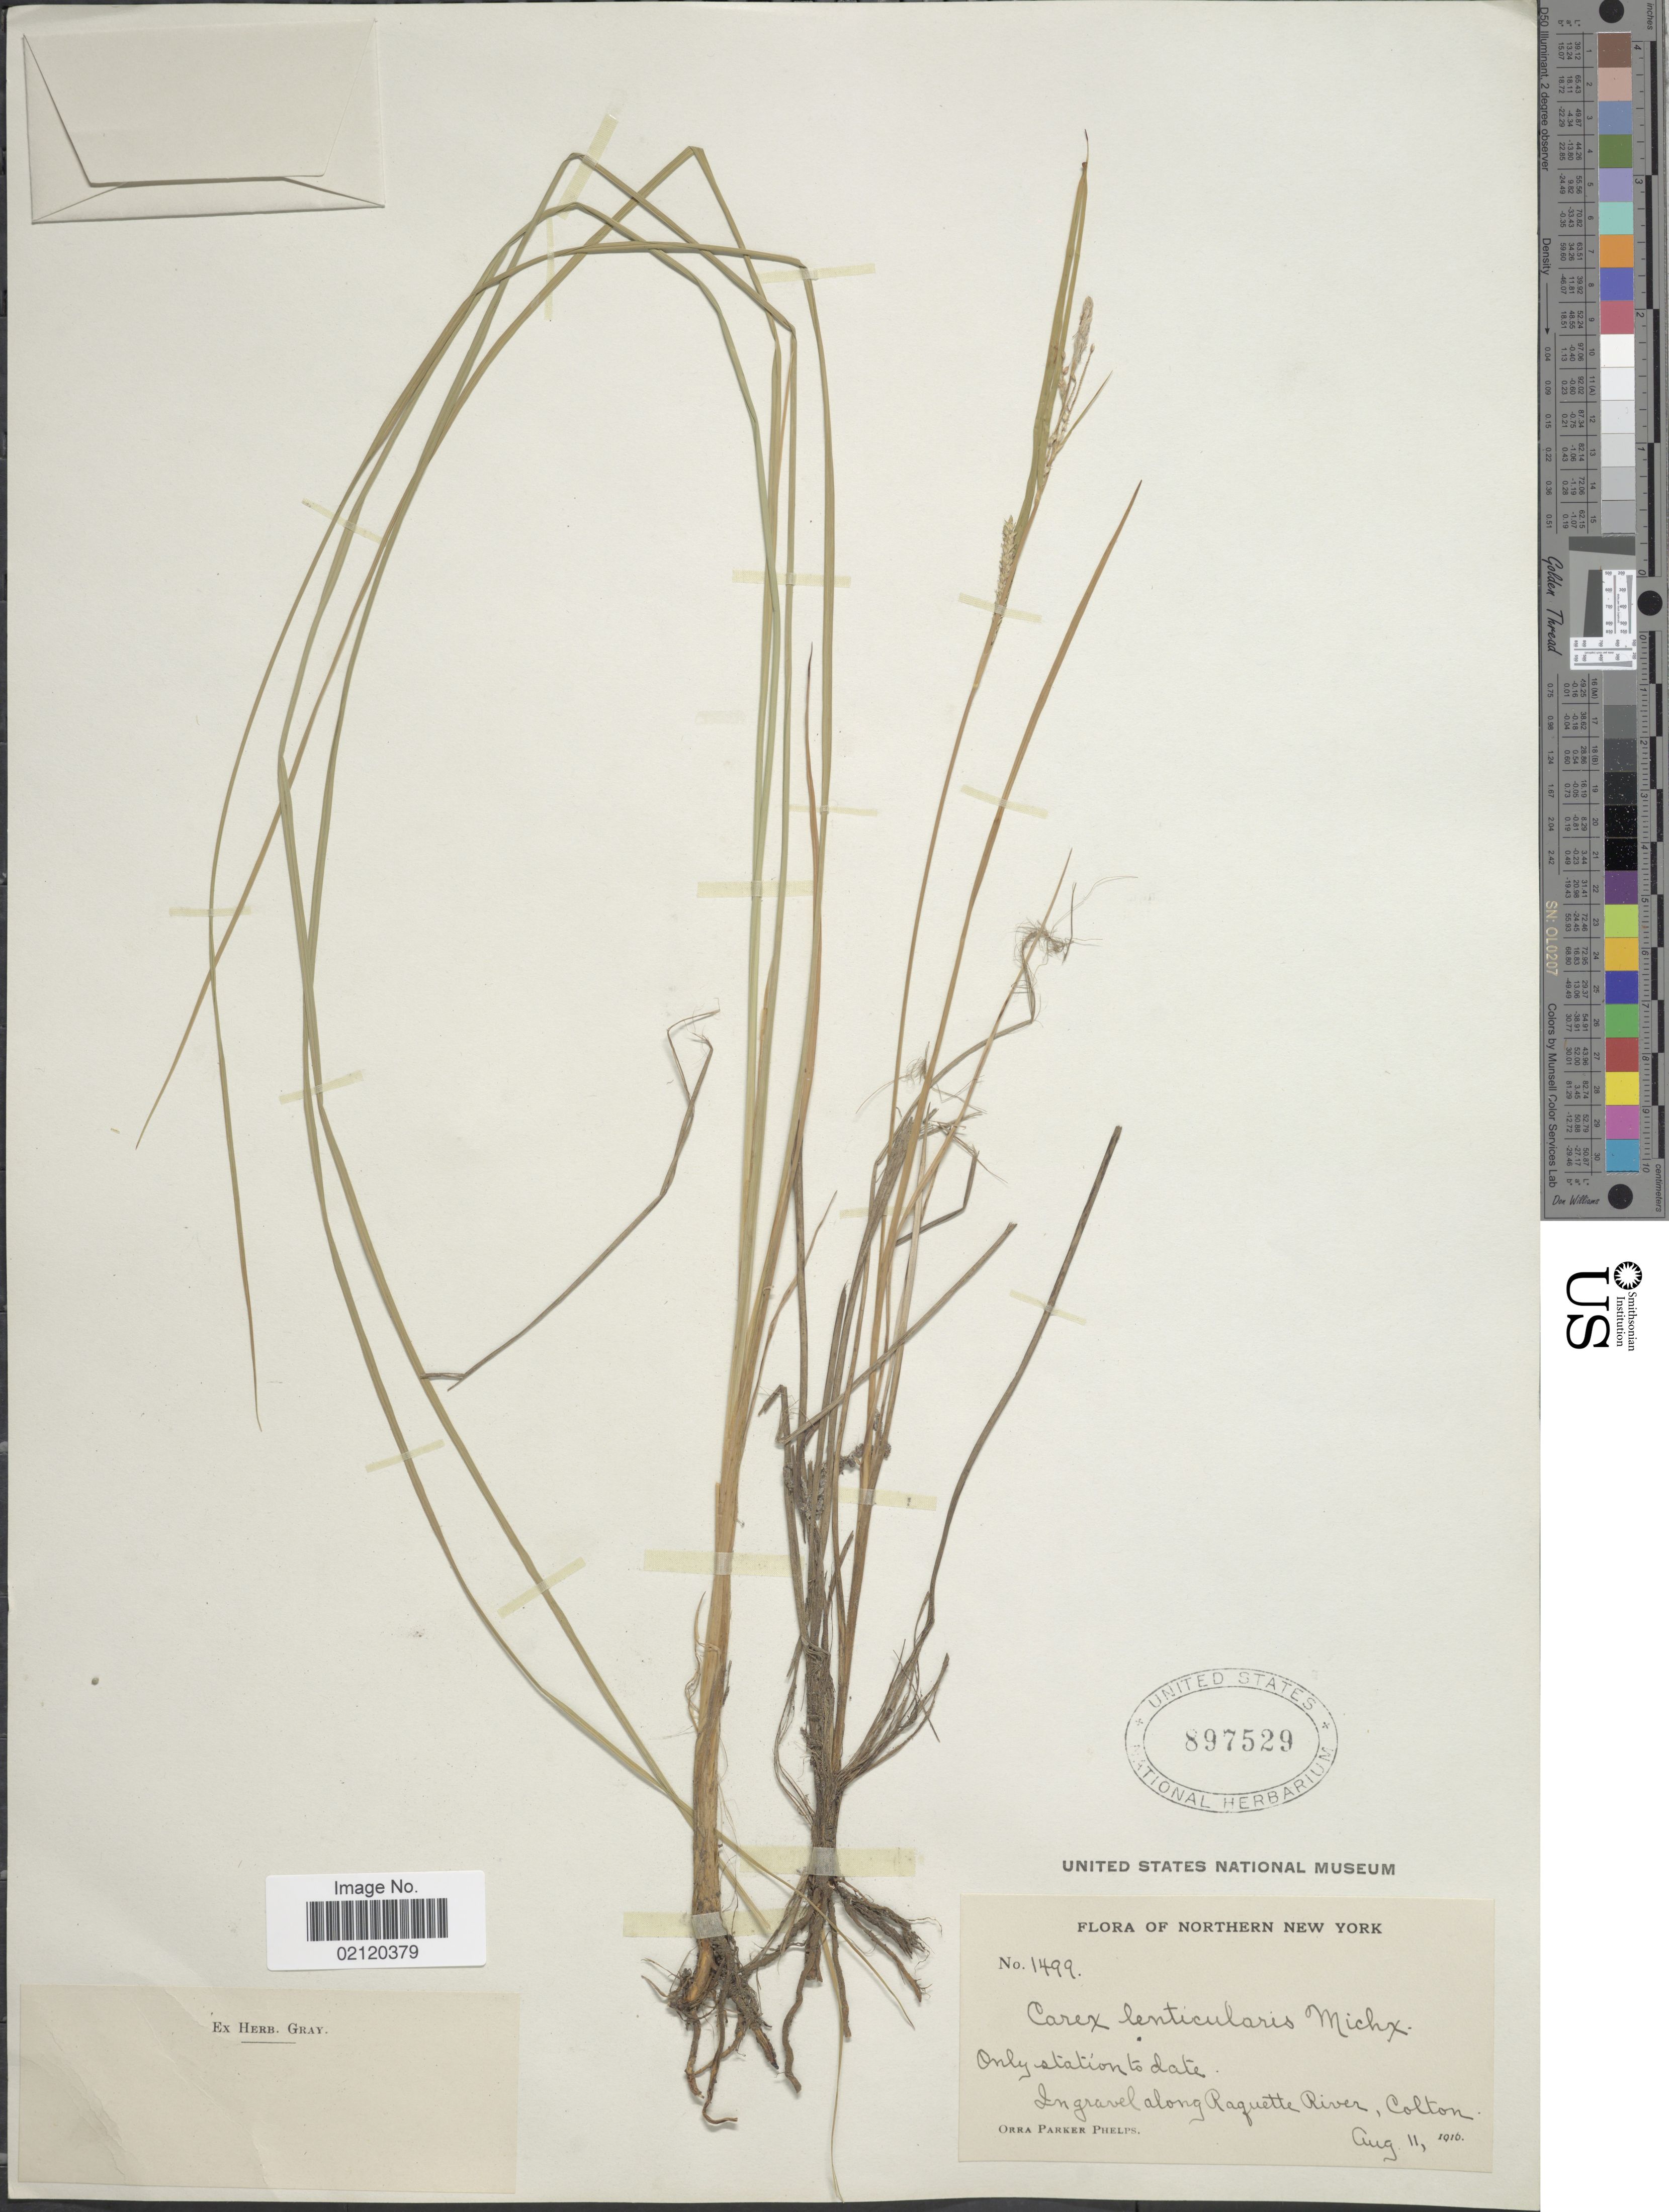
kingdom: Plantae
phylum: Tracheophyta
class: Liliopsida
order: Poales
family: Cyperaceae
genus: Carex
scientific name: Carex lenticularis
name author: Michx.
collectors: O. P. Phelps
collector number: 1499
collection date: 1916-08-11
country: United States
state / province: New York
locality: Northern New York, in gravel along Raguette RIver, Colton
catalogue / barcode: US 897529